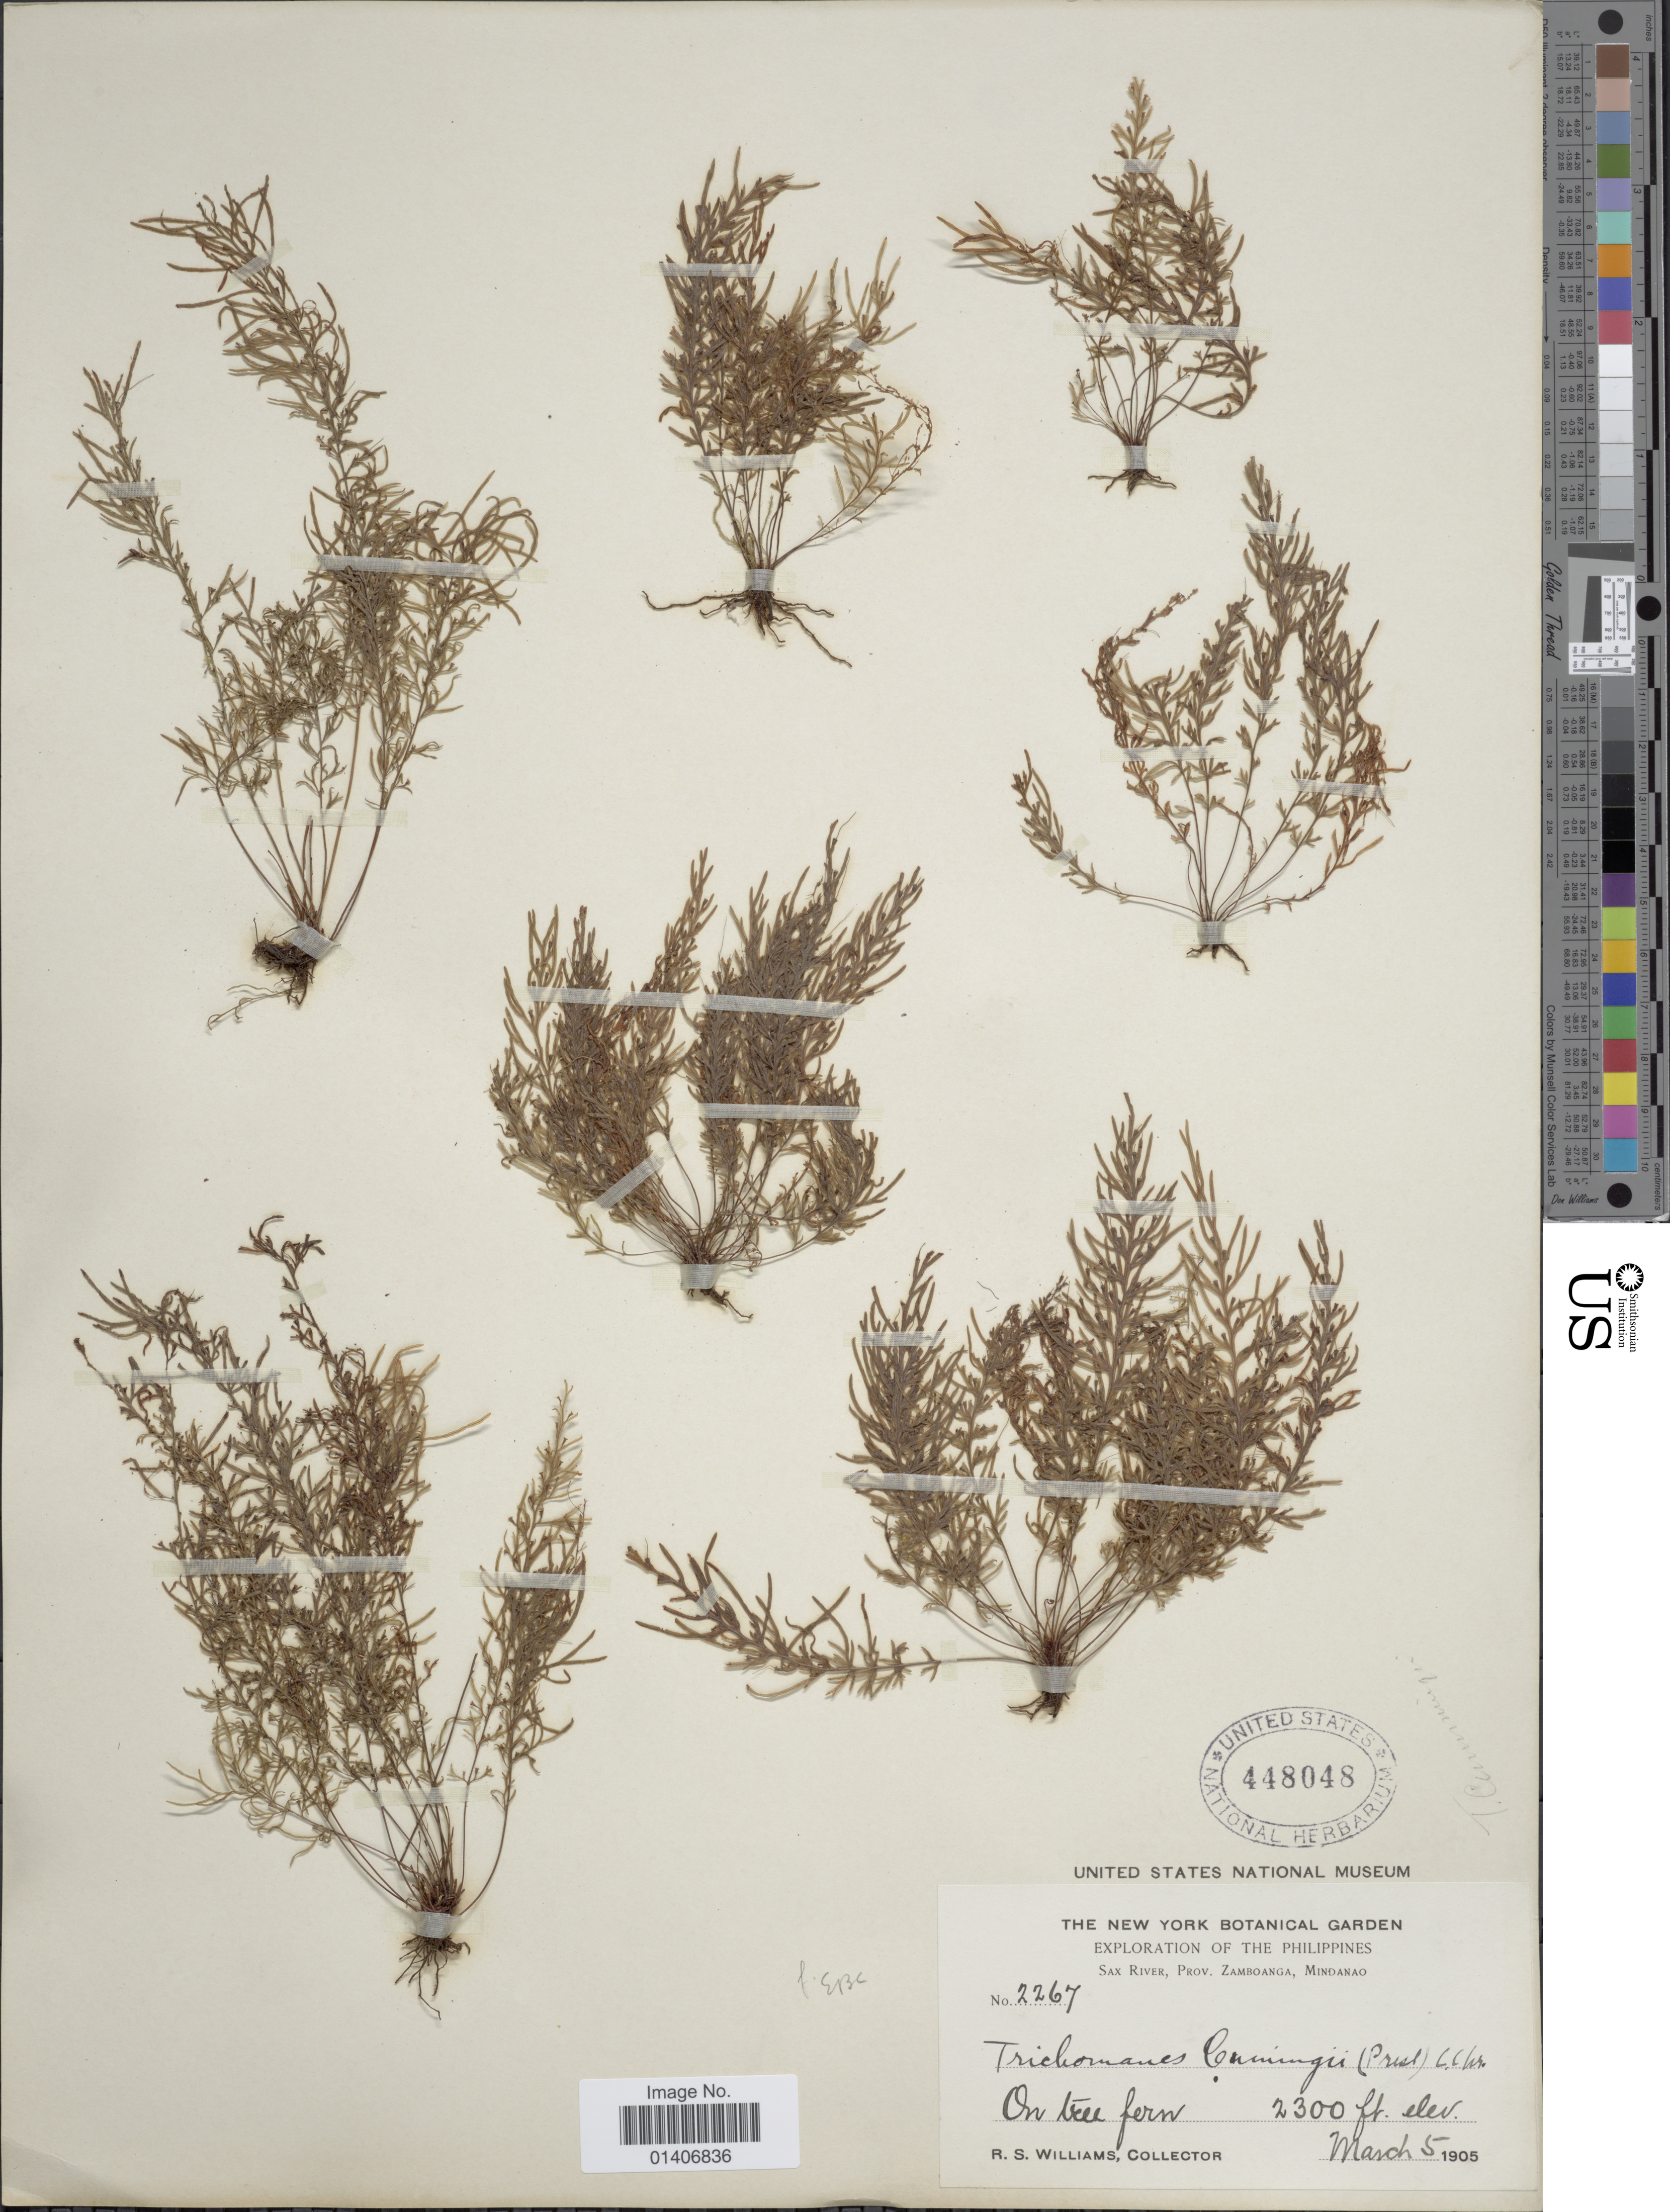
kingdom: Plantae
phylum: Tracheophyta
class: Polypodiopsida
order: Hymenophyllales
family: Hymenophyllaceae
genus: Abrodictyum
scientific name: Abrodictyum cumingii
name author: C. Presl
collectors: R. S. Williams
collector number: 2267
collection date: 1905-03-05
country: Philippines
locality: Sax River, prov. Zamboanga, On tree fern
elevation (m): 701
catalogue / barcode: US 448048